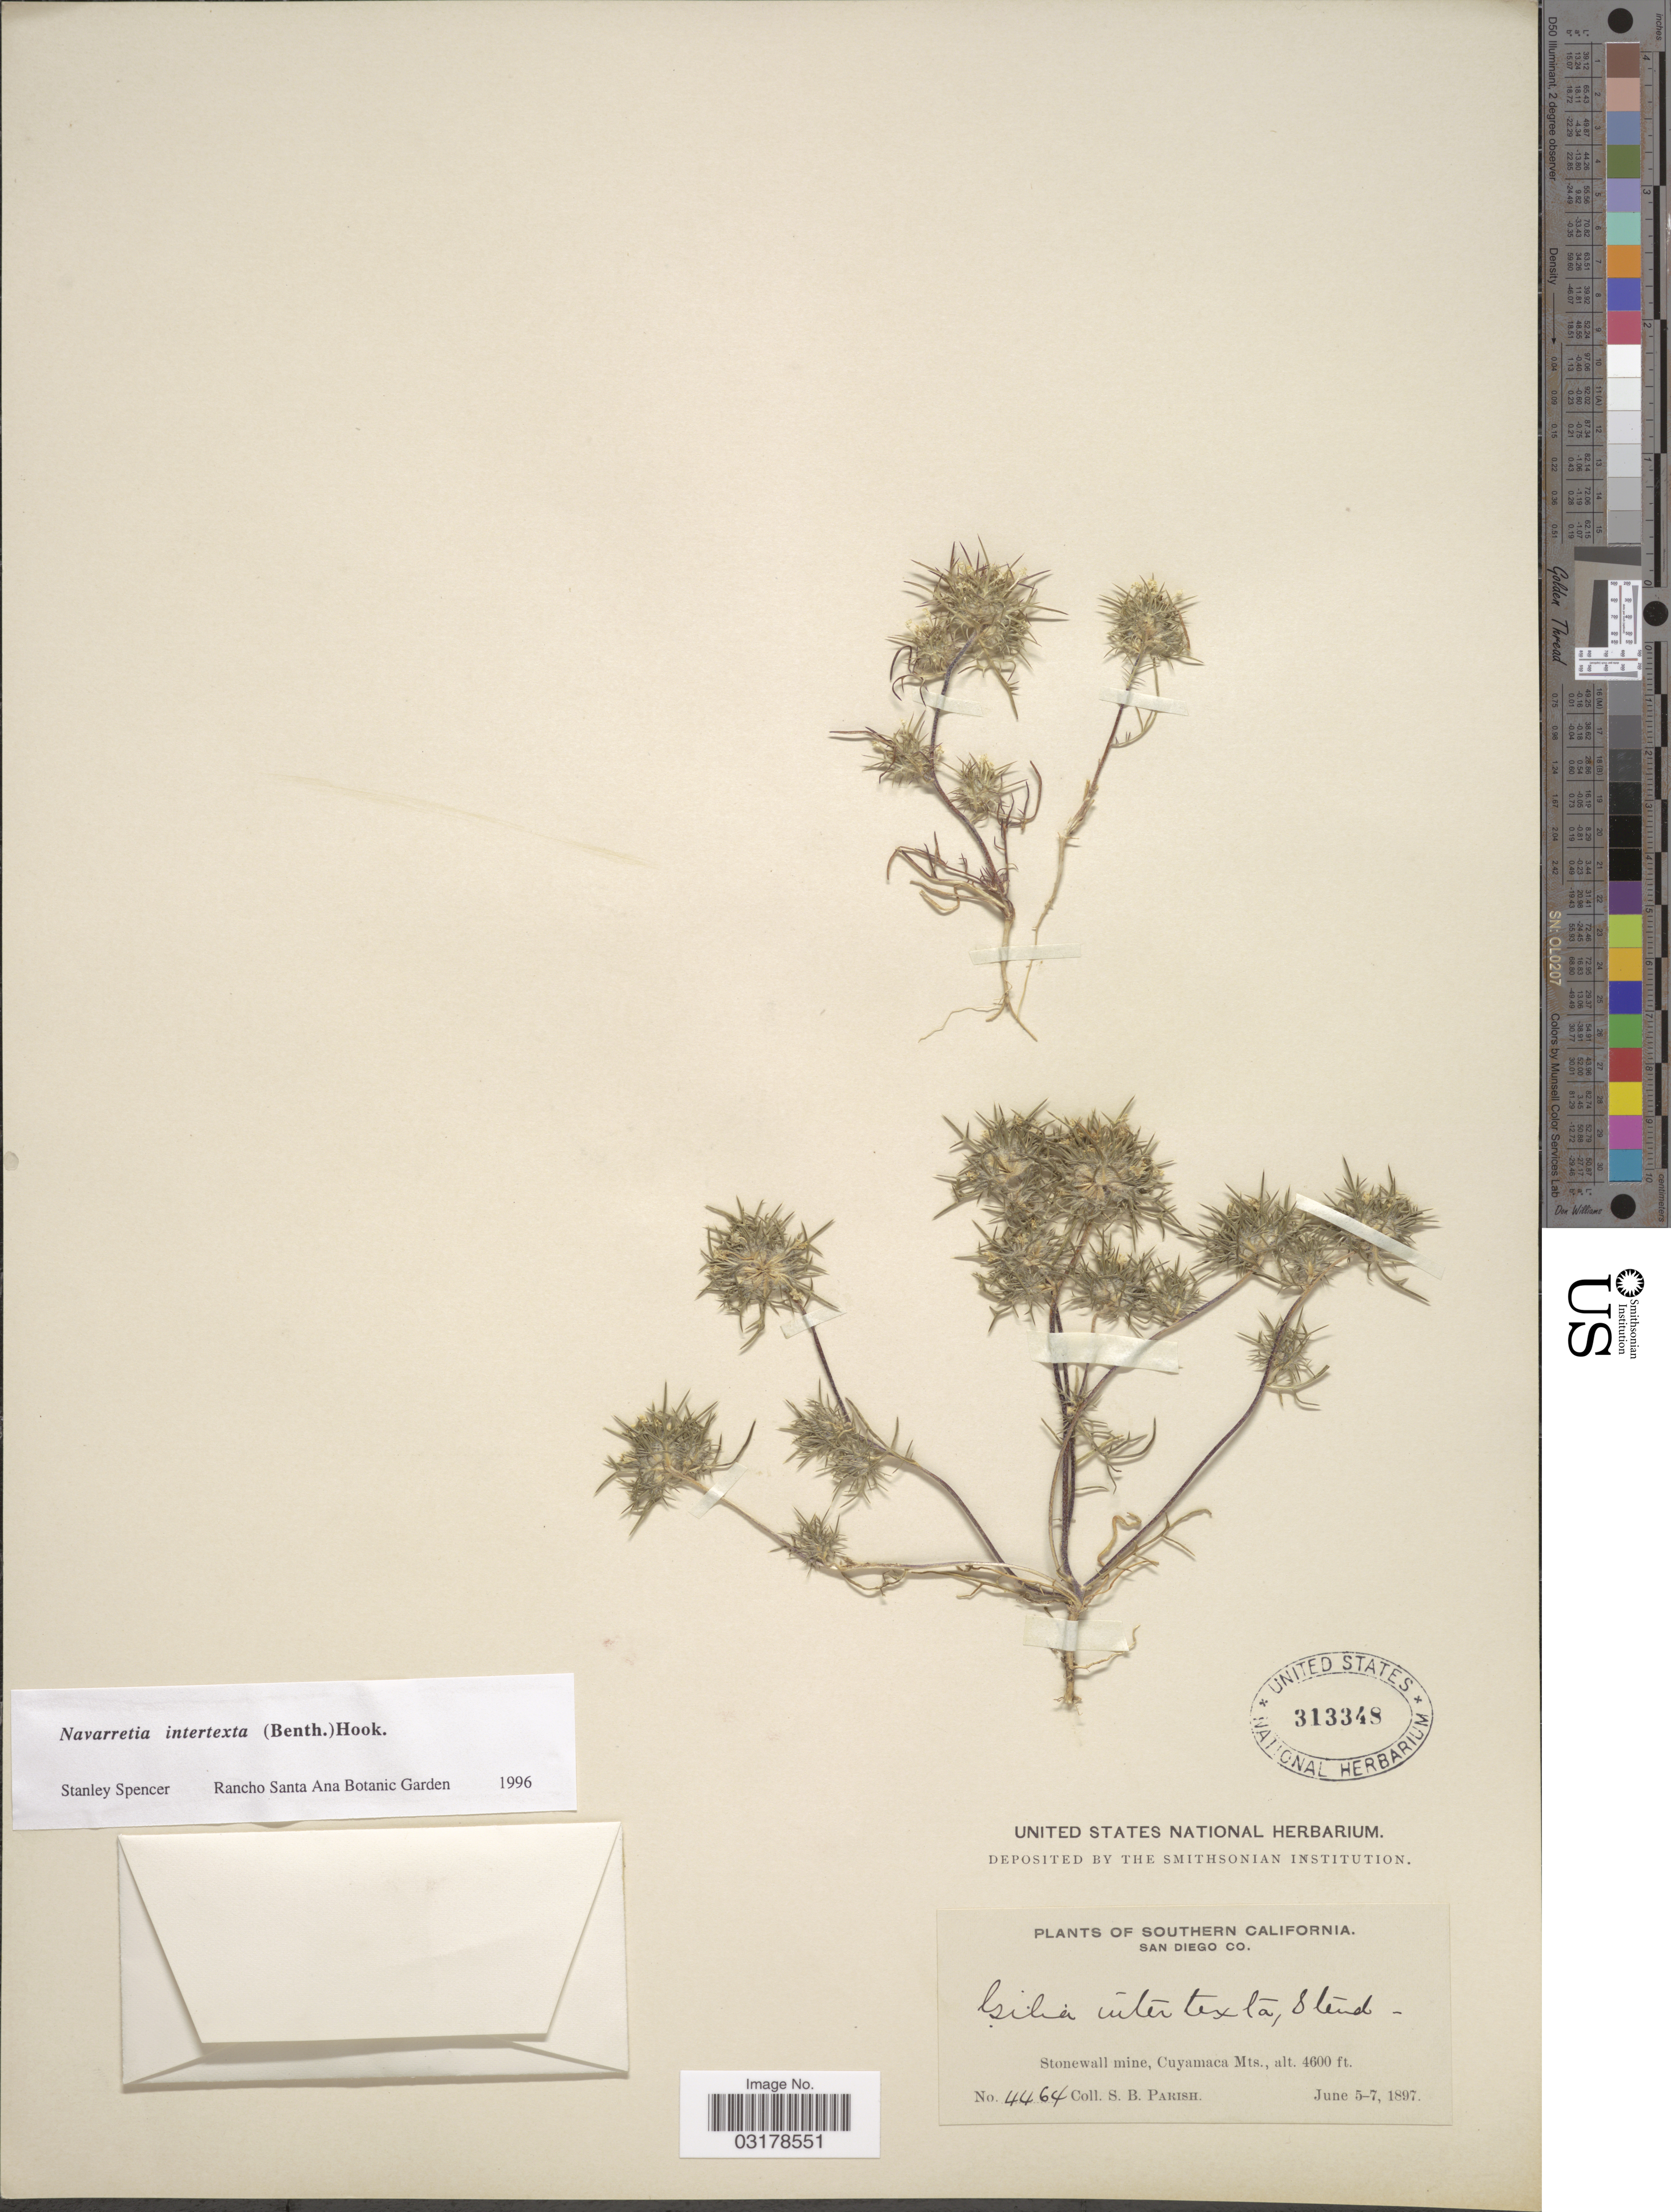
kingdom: Plantae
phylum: Tracheophyta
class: Magnoliopsida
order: Ericales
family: Polemoniaceae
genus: Navarretia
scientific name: Navarretia intertexta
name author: (Benth.) Hook.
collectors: S. B. Parish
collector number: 4464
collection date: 1897-06-05/1897-06-07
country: United States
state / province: California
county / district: San Diego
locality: Southern California. San Diego Co. Stonewall mine, Cuyamaca Mts.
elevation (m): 1402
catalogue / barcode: US 313348